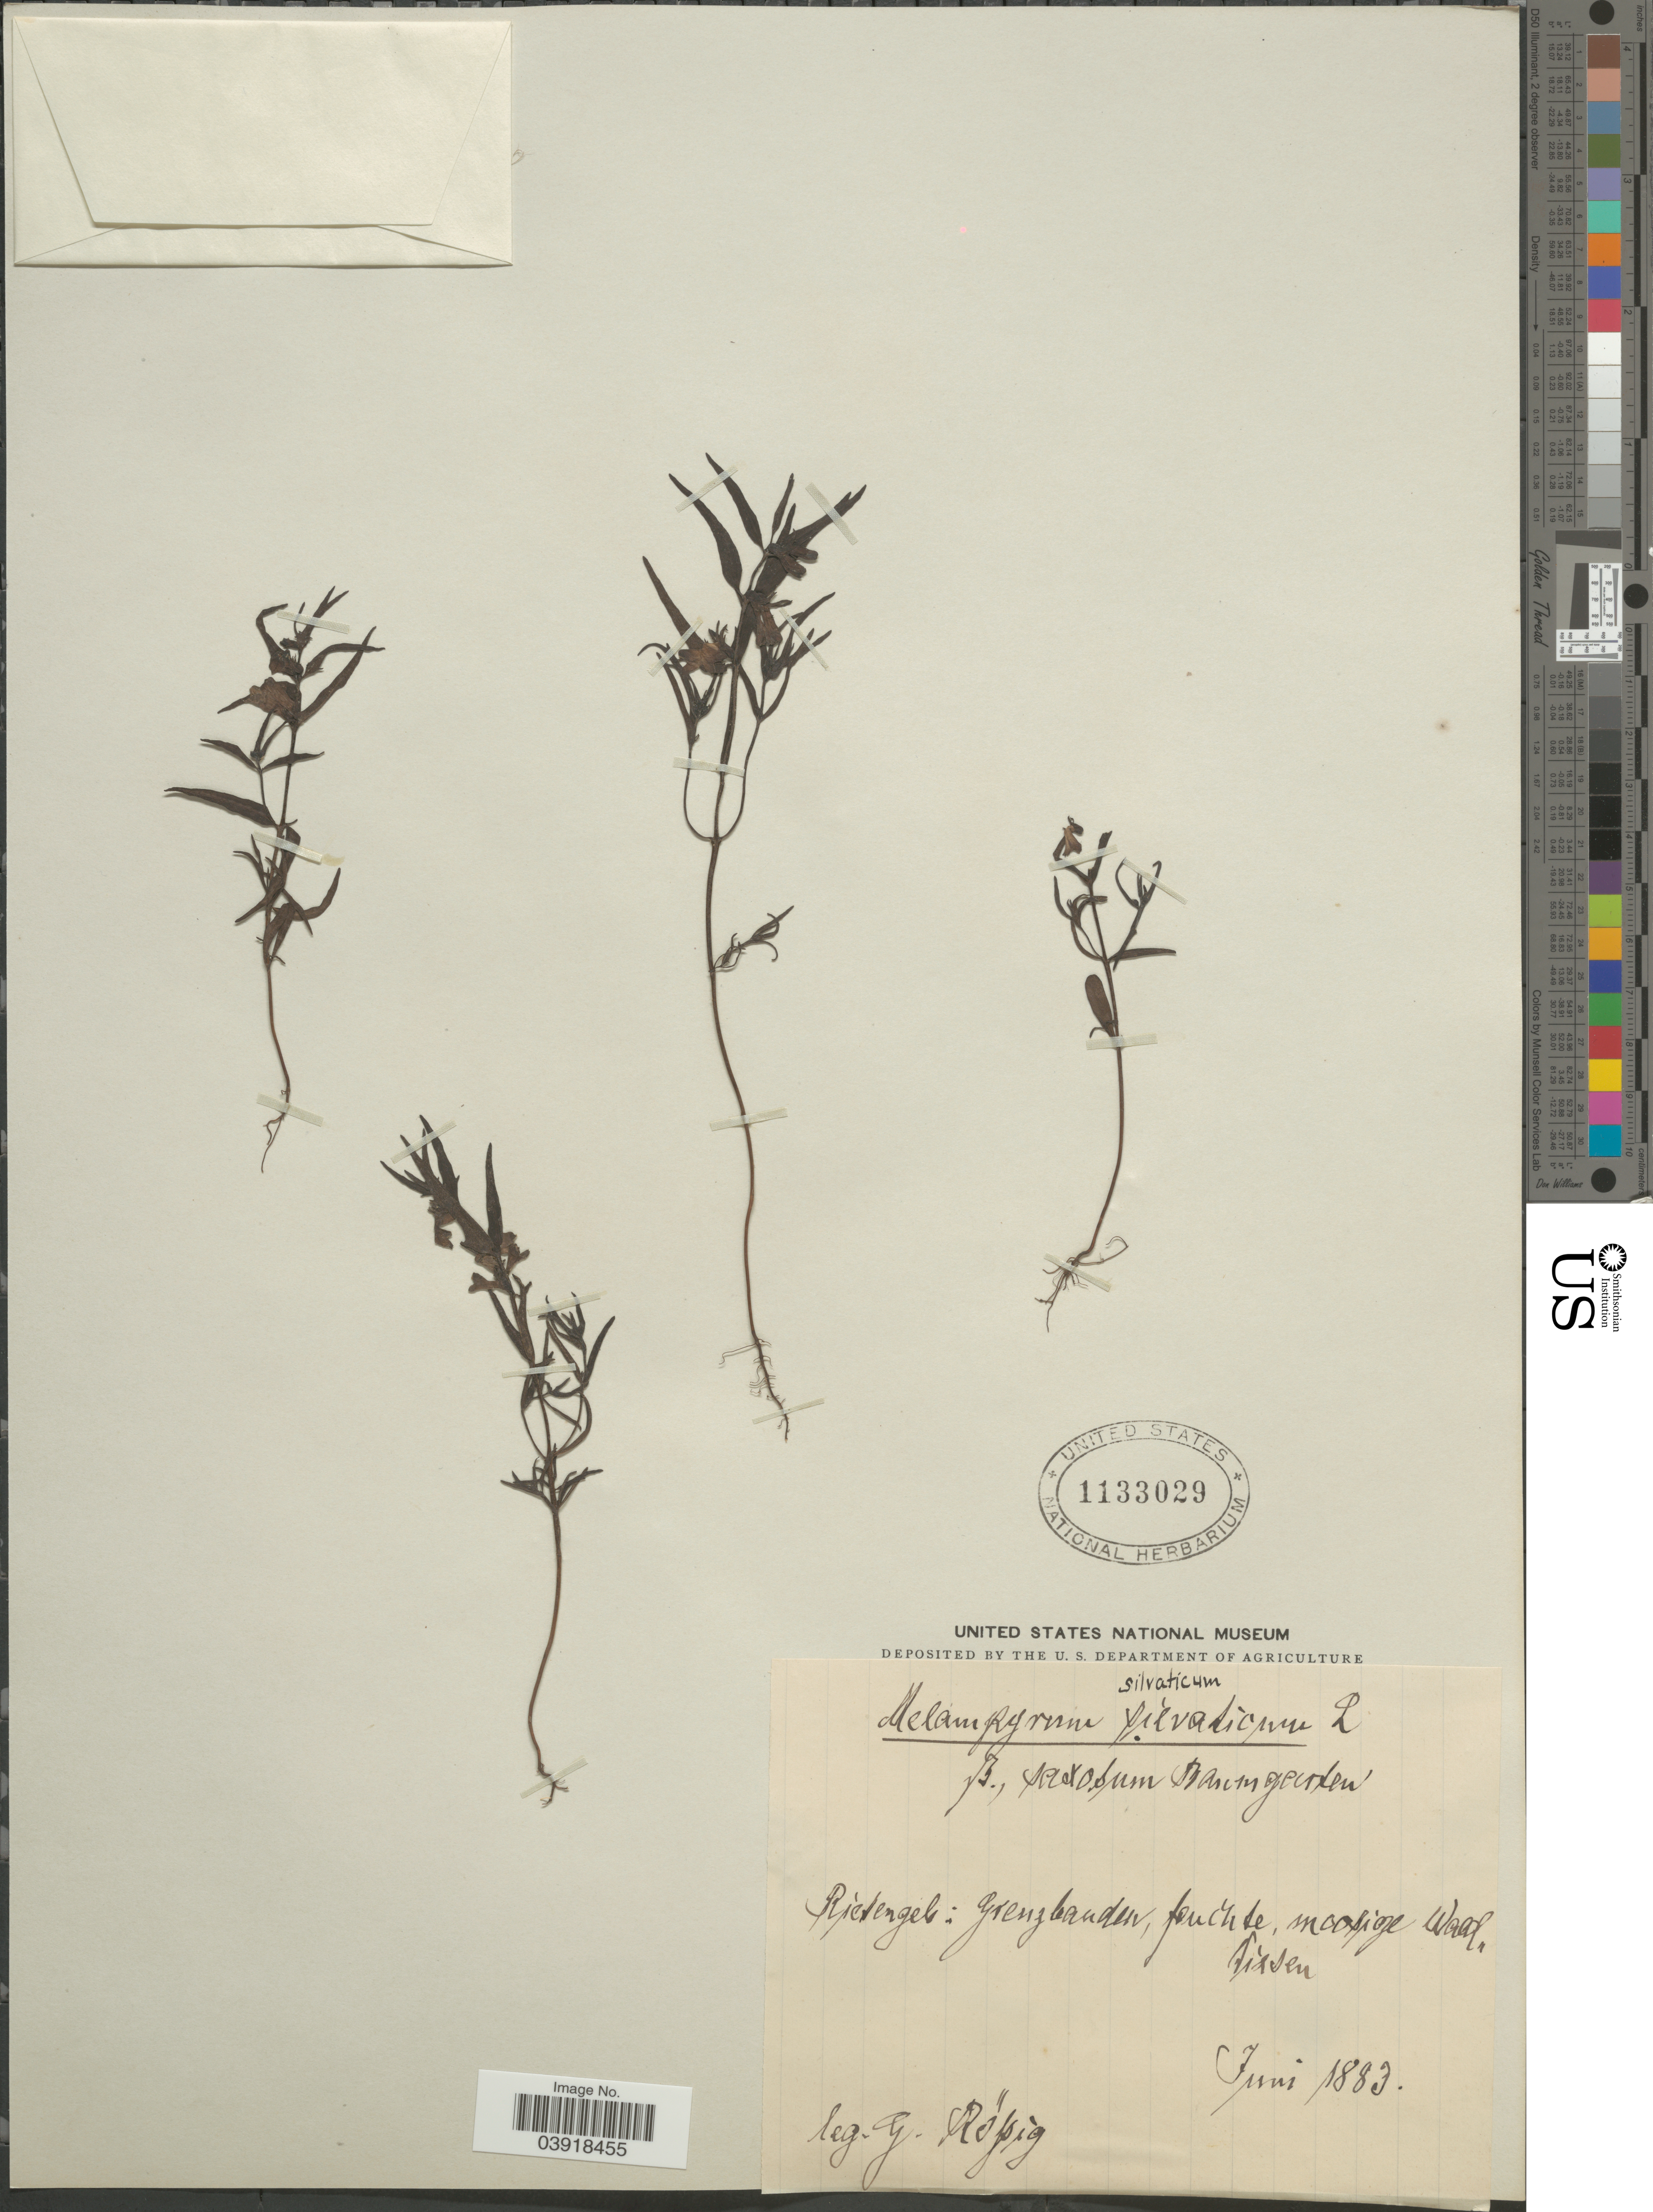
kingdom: Plantae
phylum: Tracheophyta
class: Magnoliopsida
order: Lamiales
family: Orobanchaceae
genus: Melampyrum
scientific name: Melampyrum sylvaticum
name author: L.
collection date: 1883-06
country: Poland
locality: Riesengeb: Grenzbanden, feuchte, moosige Wald. Fissen. [interpreted]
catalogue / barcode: US 1133029